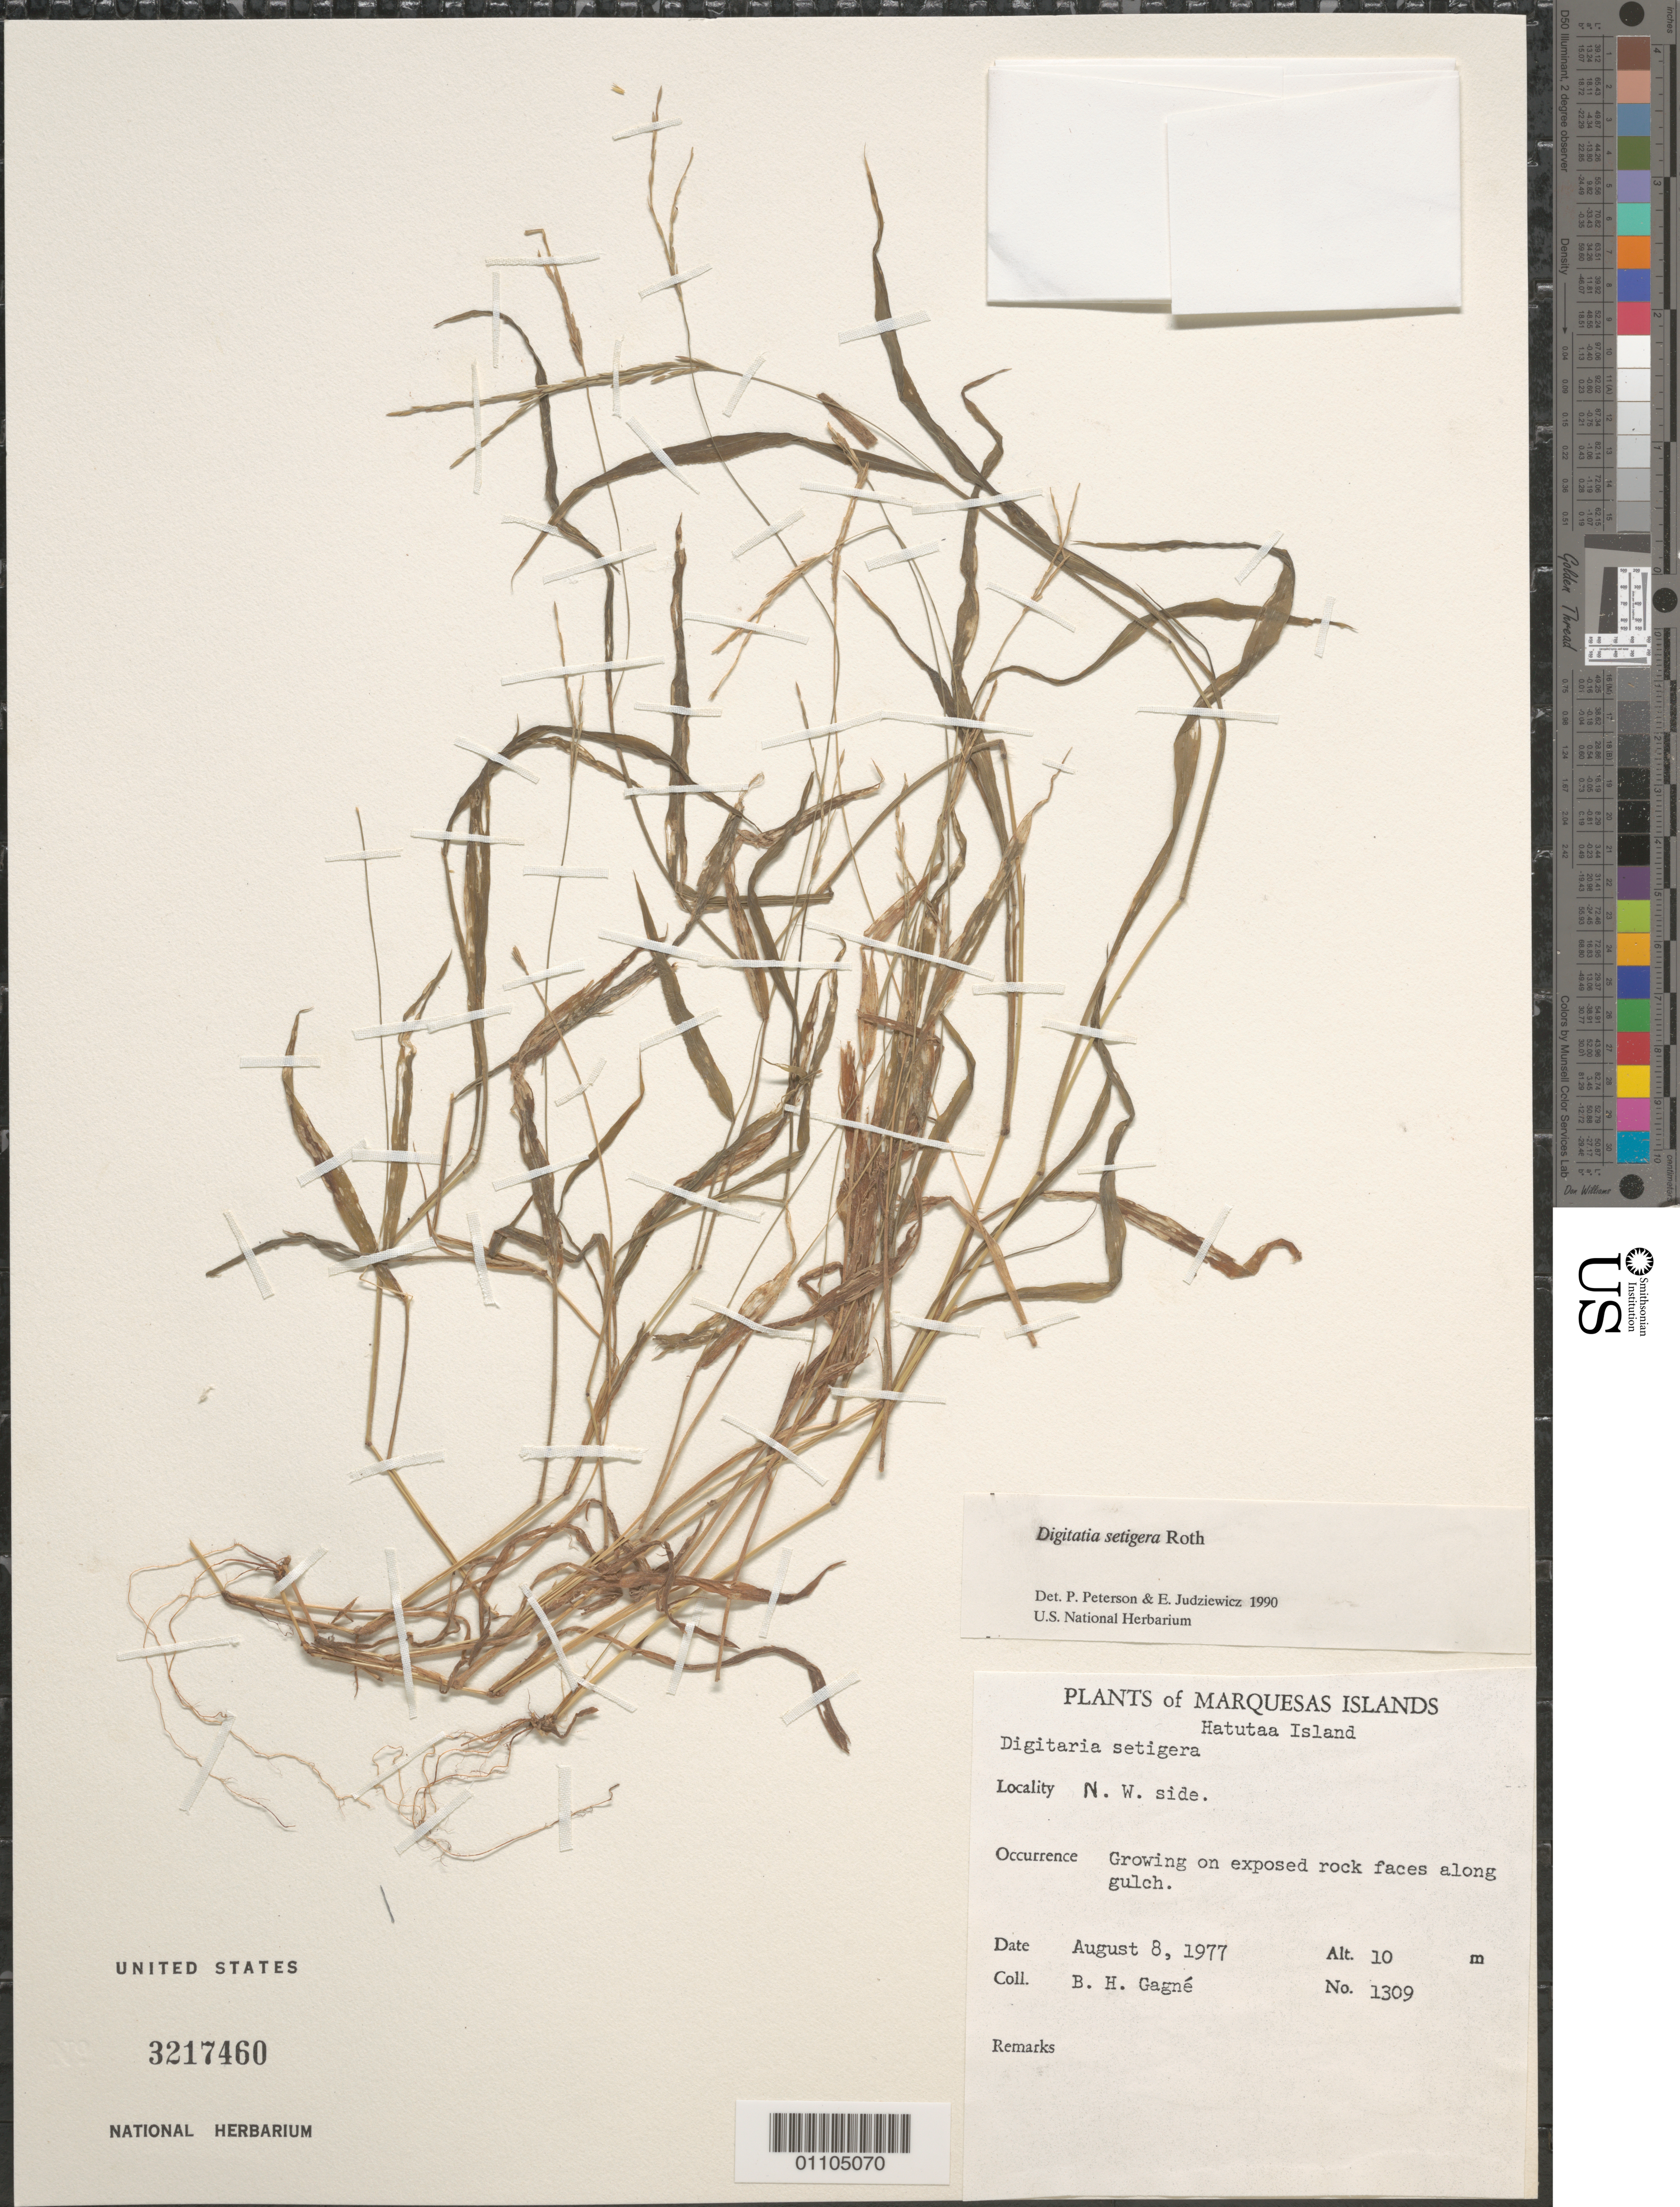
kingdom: Plantae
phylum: Tracheophyta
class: Liliopsida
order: Poales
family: Poaceae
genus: Digitaria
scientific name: Digitaria setigera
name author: Roth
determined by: Peterson, P. M.; Judziewicz, E. J.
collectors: B. H. Gagné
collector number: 1309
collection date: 1977-07-08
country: French Polynesia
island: Hatutaa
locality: NW side of island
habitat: exposed rock faces along gulch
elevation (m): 10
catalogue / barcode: US 3217460